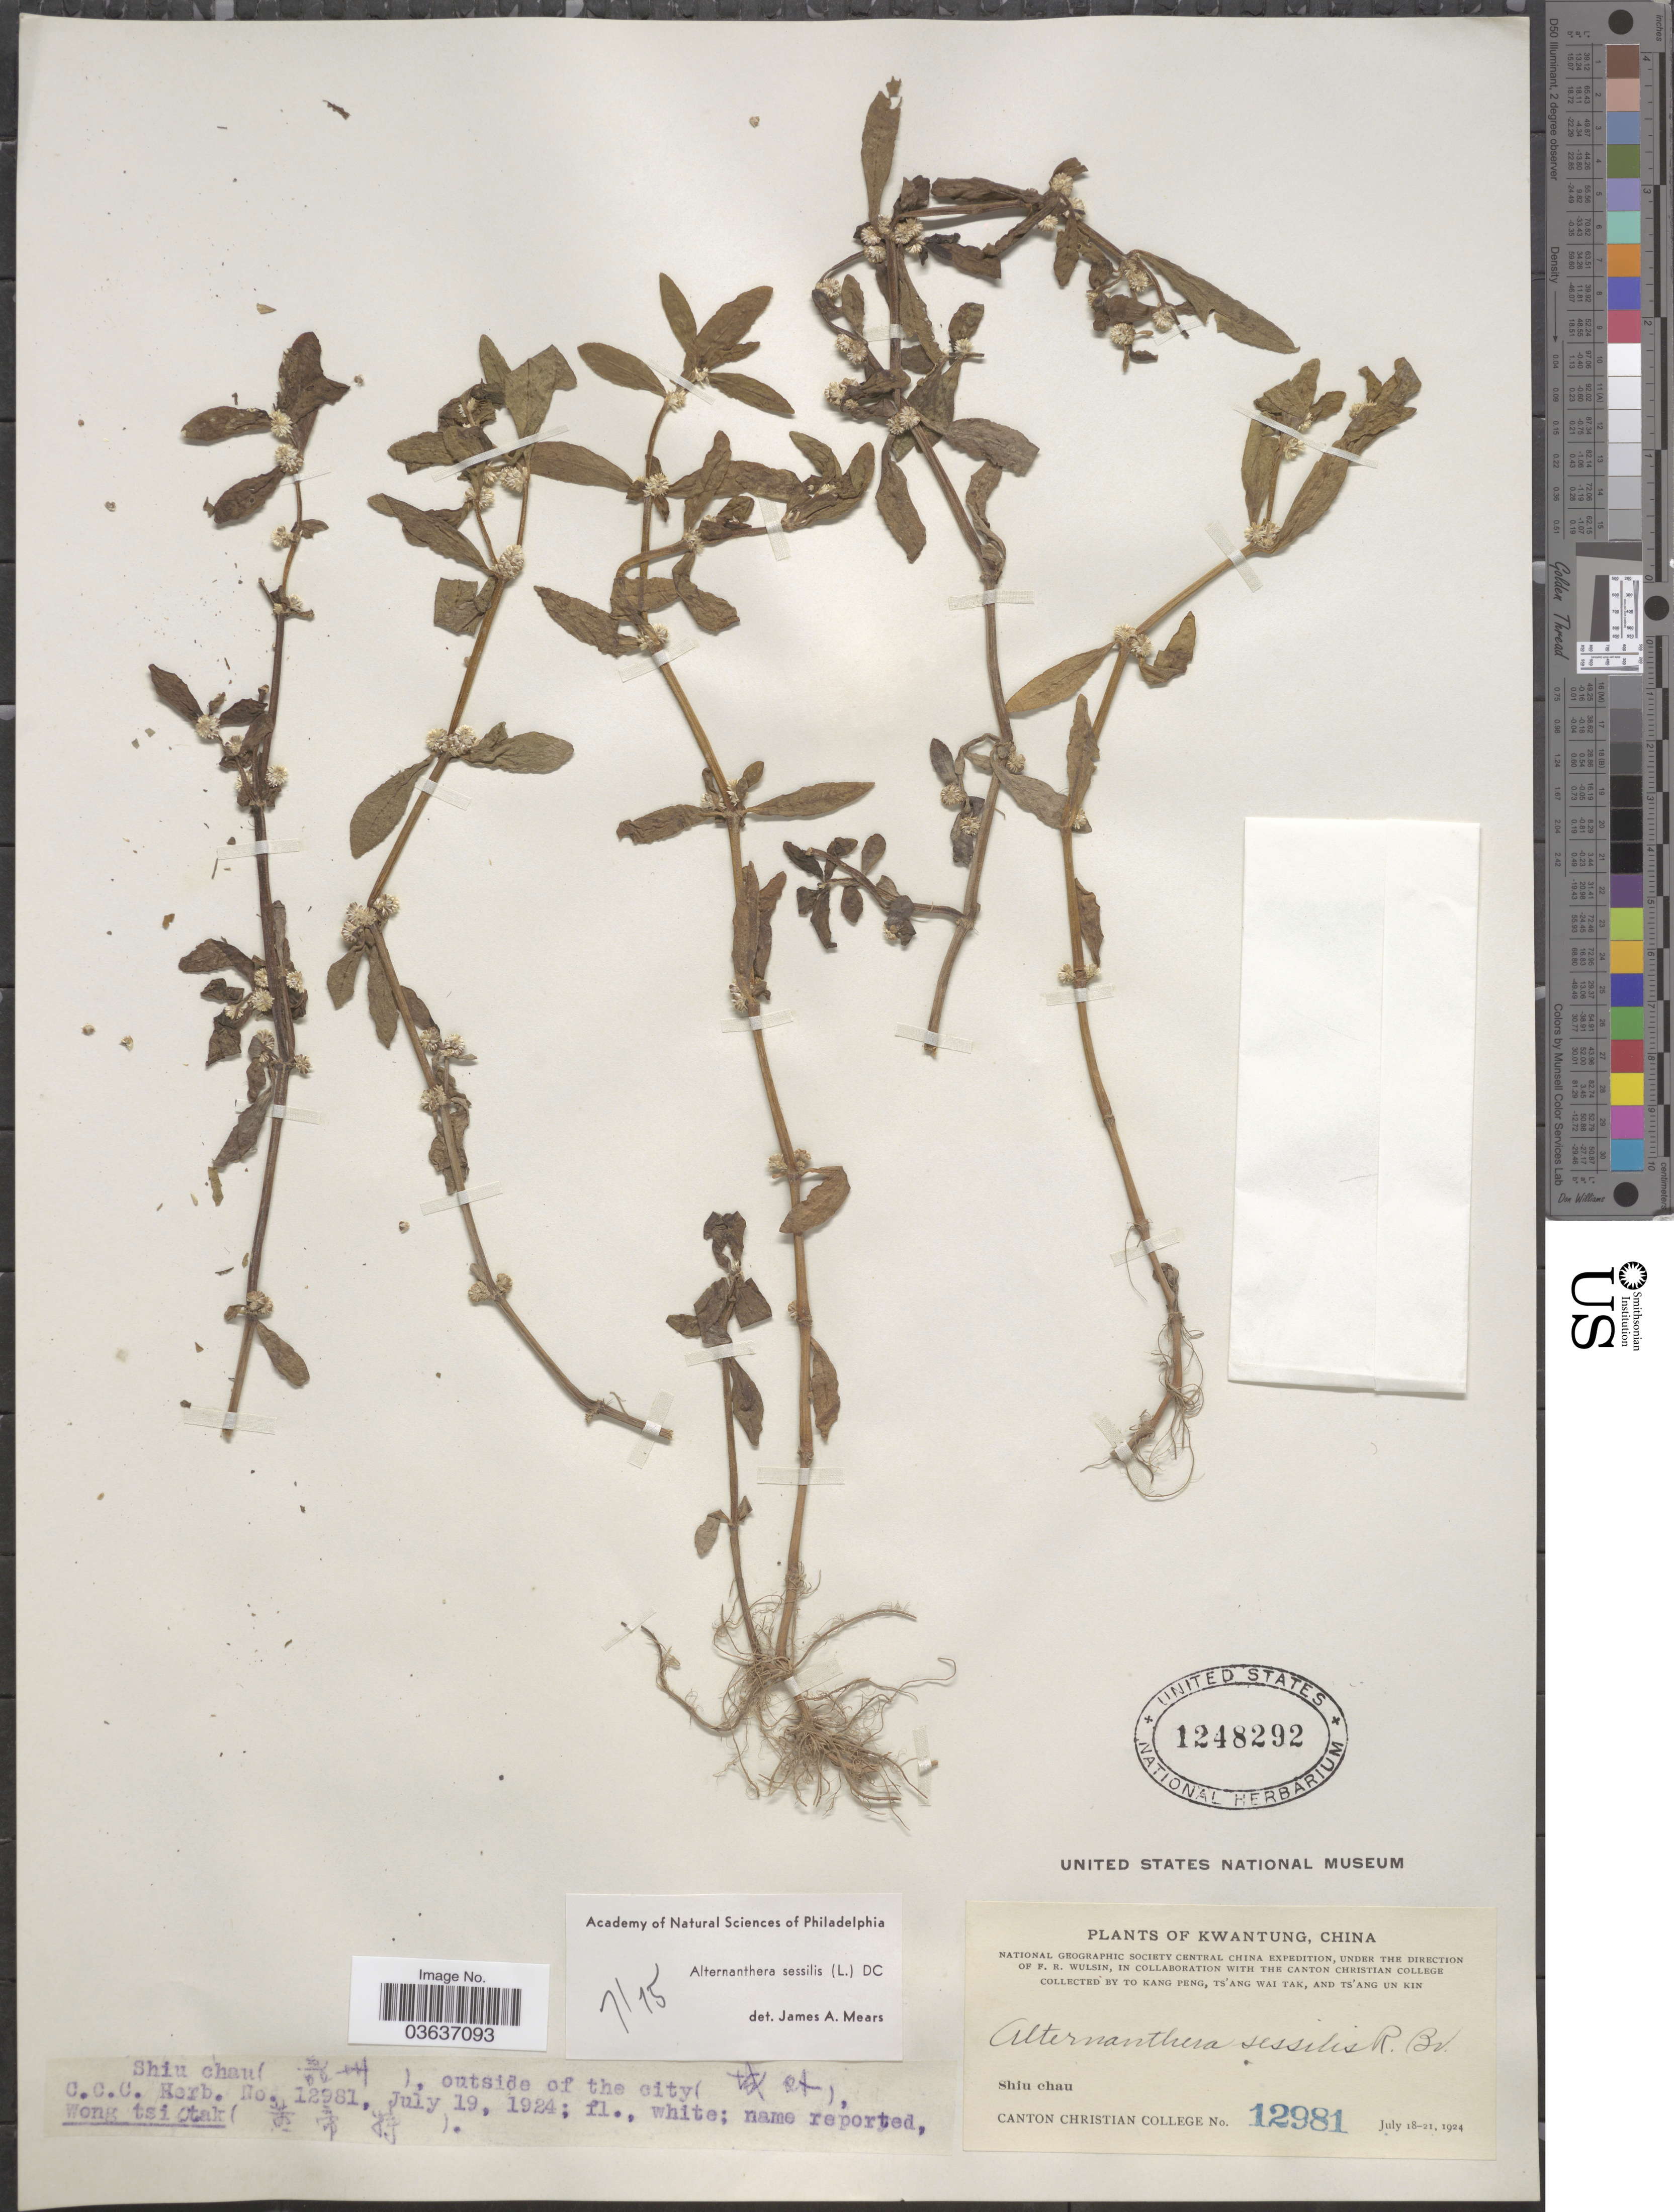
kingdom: Plantae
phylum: Tracheophyta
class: Magnoliopsida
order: Caryophyllales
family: Amaranthaceae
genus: Alternanthera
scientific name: Alternanthera sessilis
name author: (L.) DC.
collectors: T. K. Peng, W. T. Tsang & Ts' Ang Un Kin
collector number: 12981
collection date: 1924-07-19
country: China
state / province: Guangdong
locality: Kwangtung. Shiu chau. Outside of the city.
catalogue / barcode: US 1248292